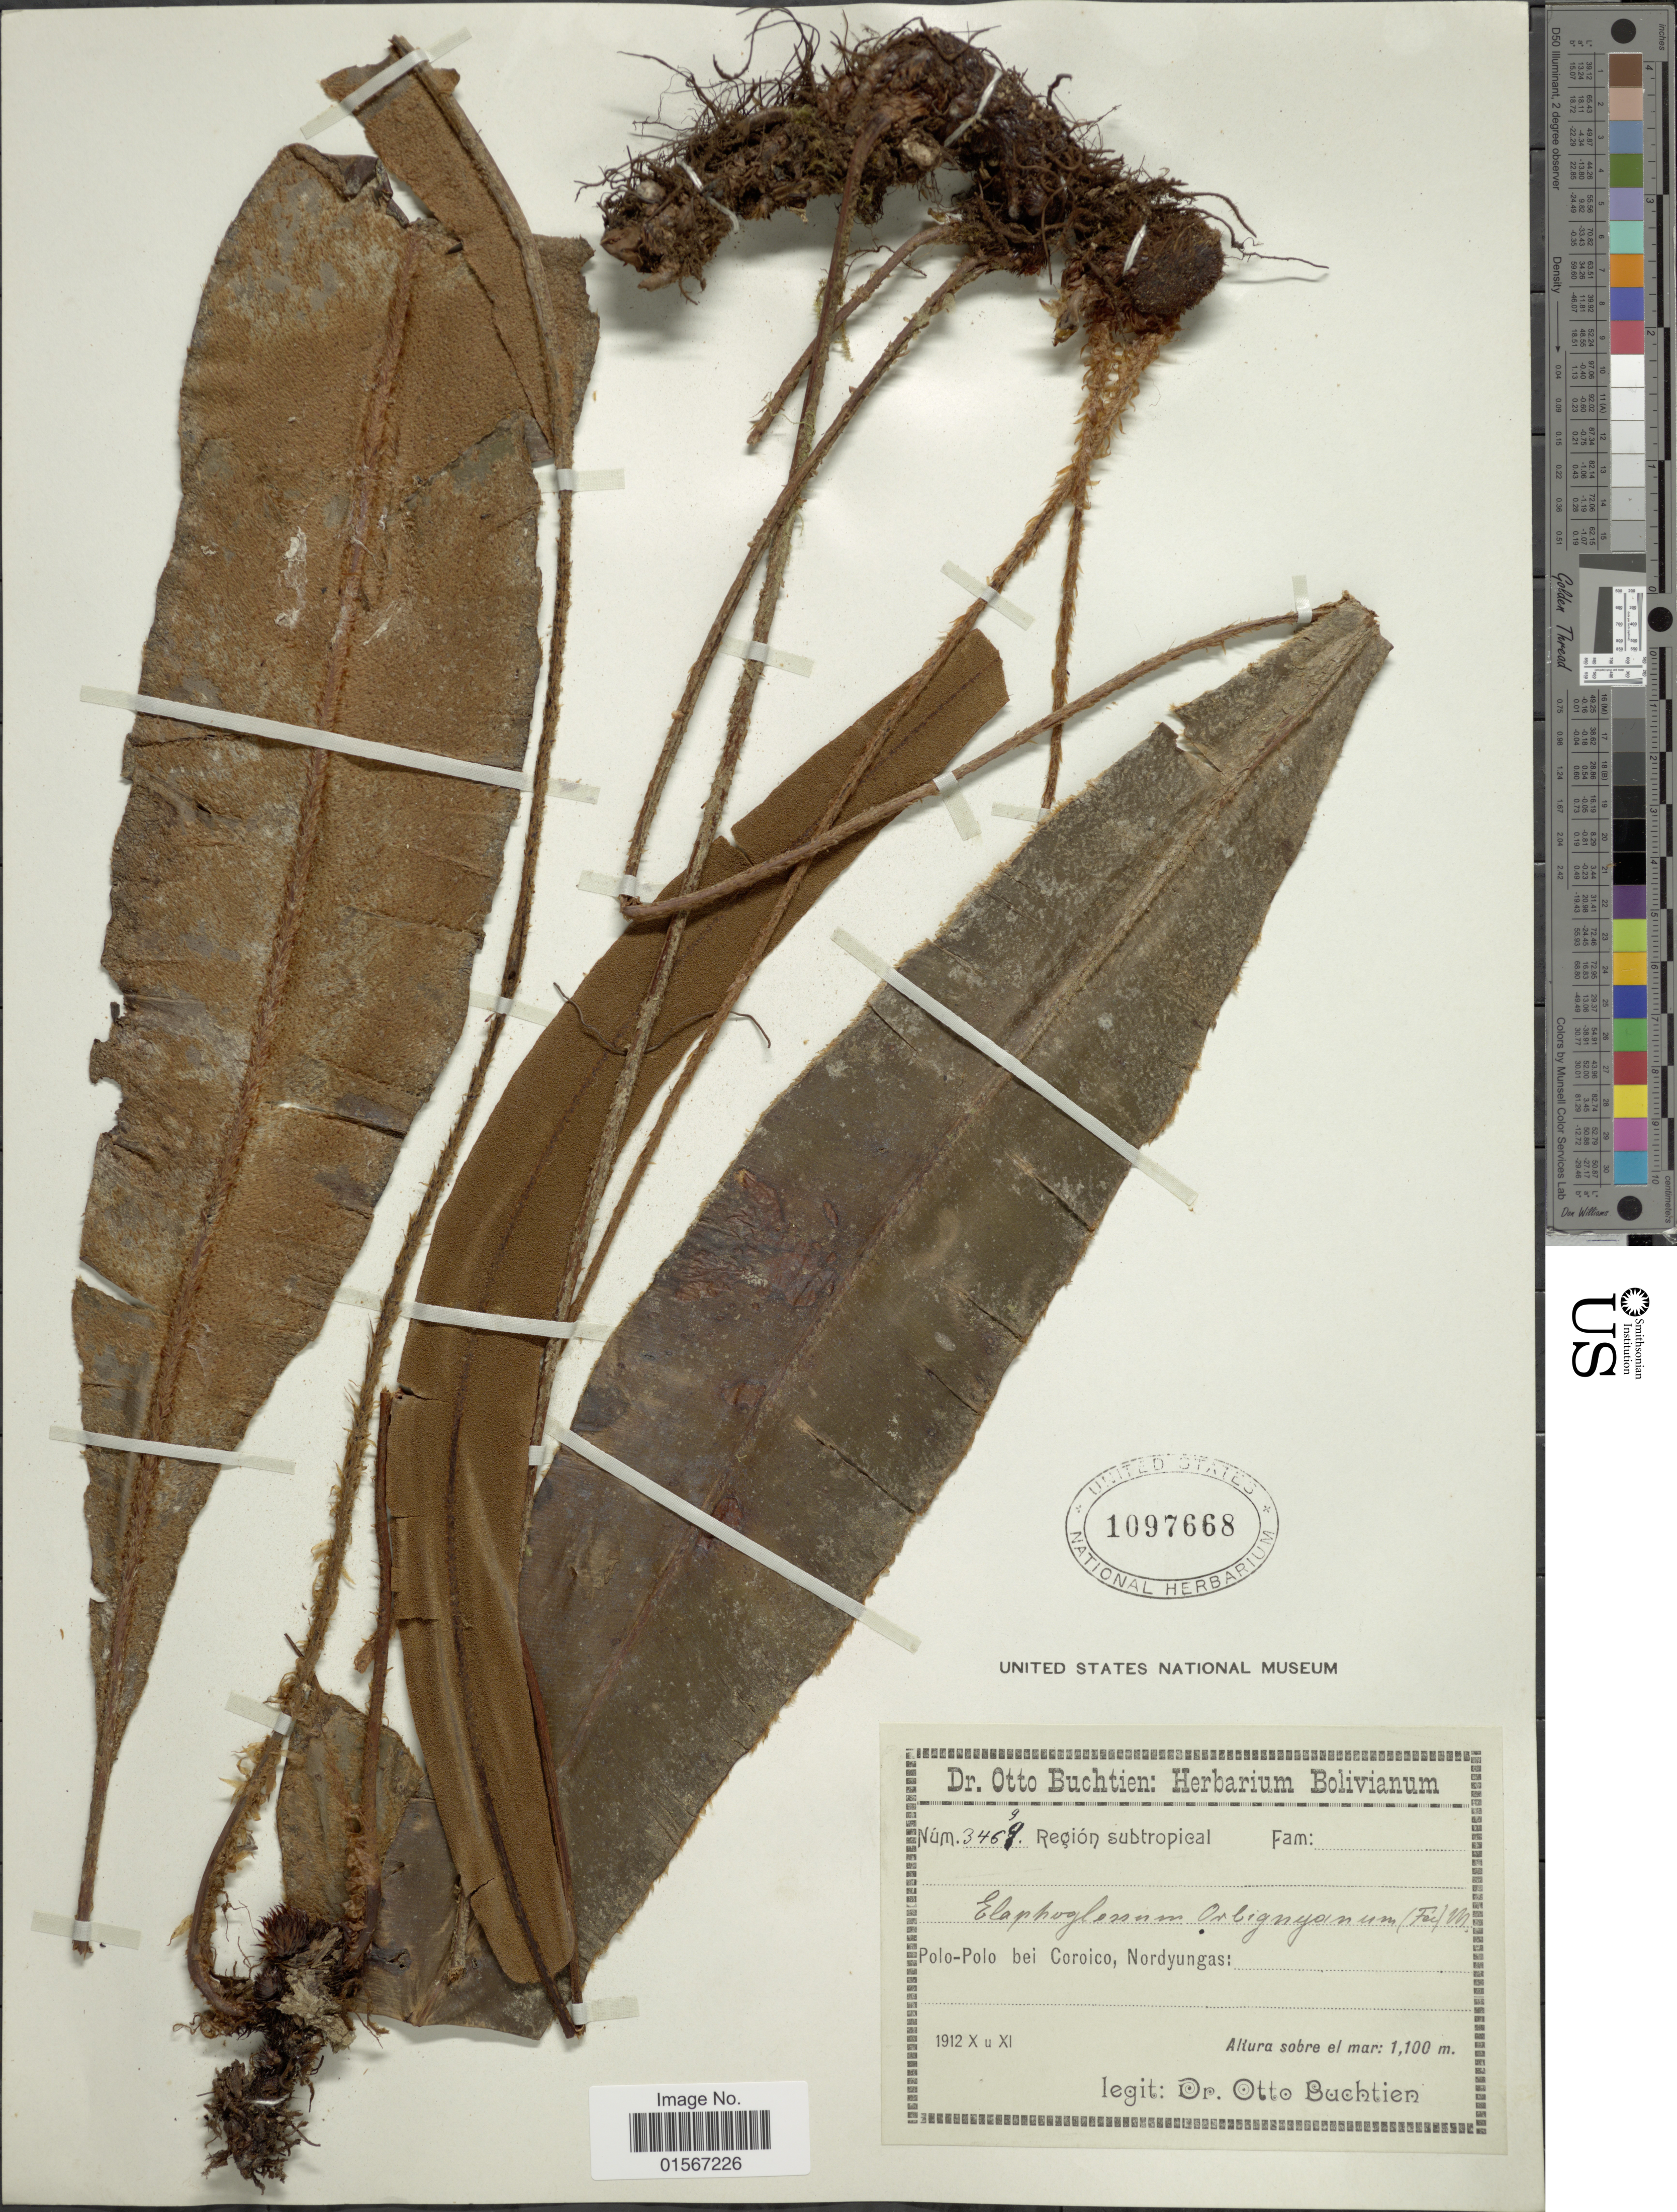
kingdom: Plantae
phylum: Tracheophyta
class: Polypodiopsida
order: Polypodiales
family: Dryopteridaceae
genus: Elaphoglossum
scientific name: Elaphoglossum orbignyanum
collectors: O. Buchtien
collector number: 3569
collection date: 1912-10/1912-11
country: Bolivia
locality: Polo-Polo bei Coroico, Nordyungas.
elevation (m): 1100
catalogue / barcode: US 1097668